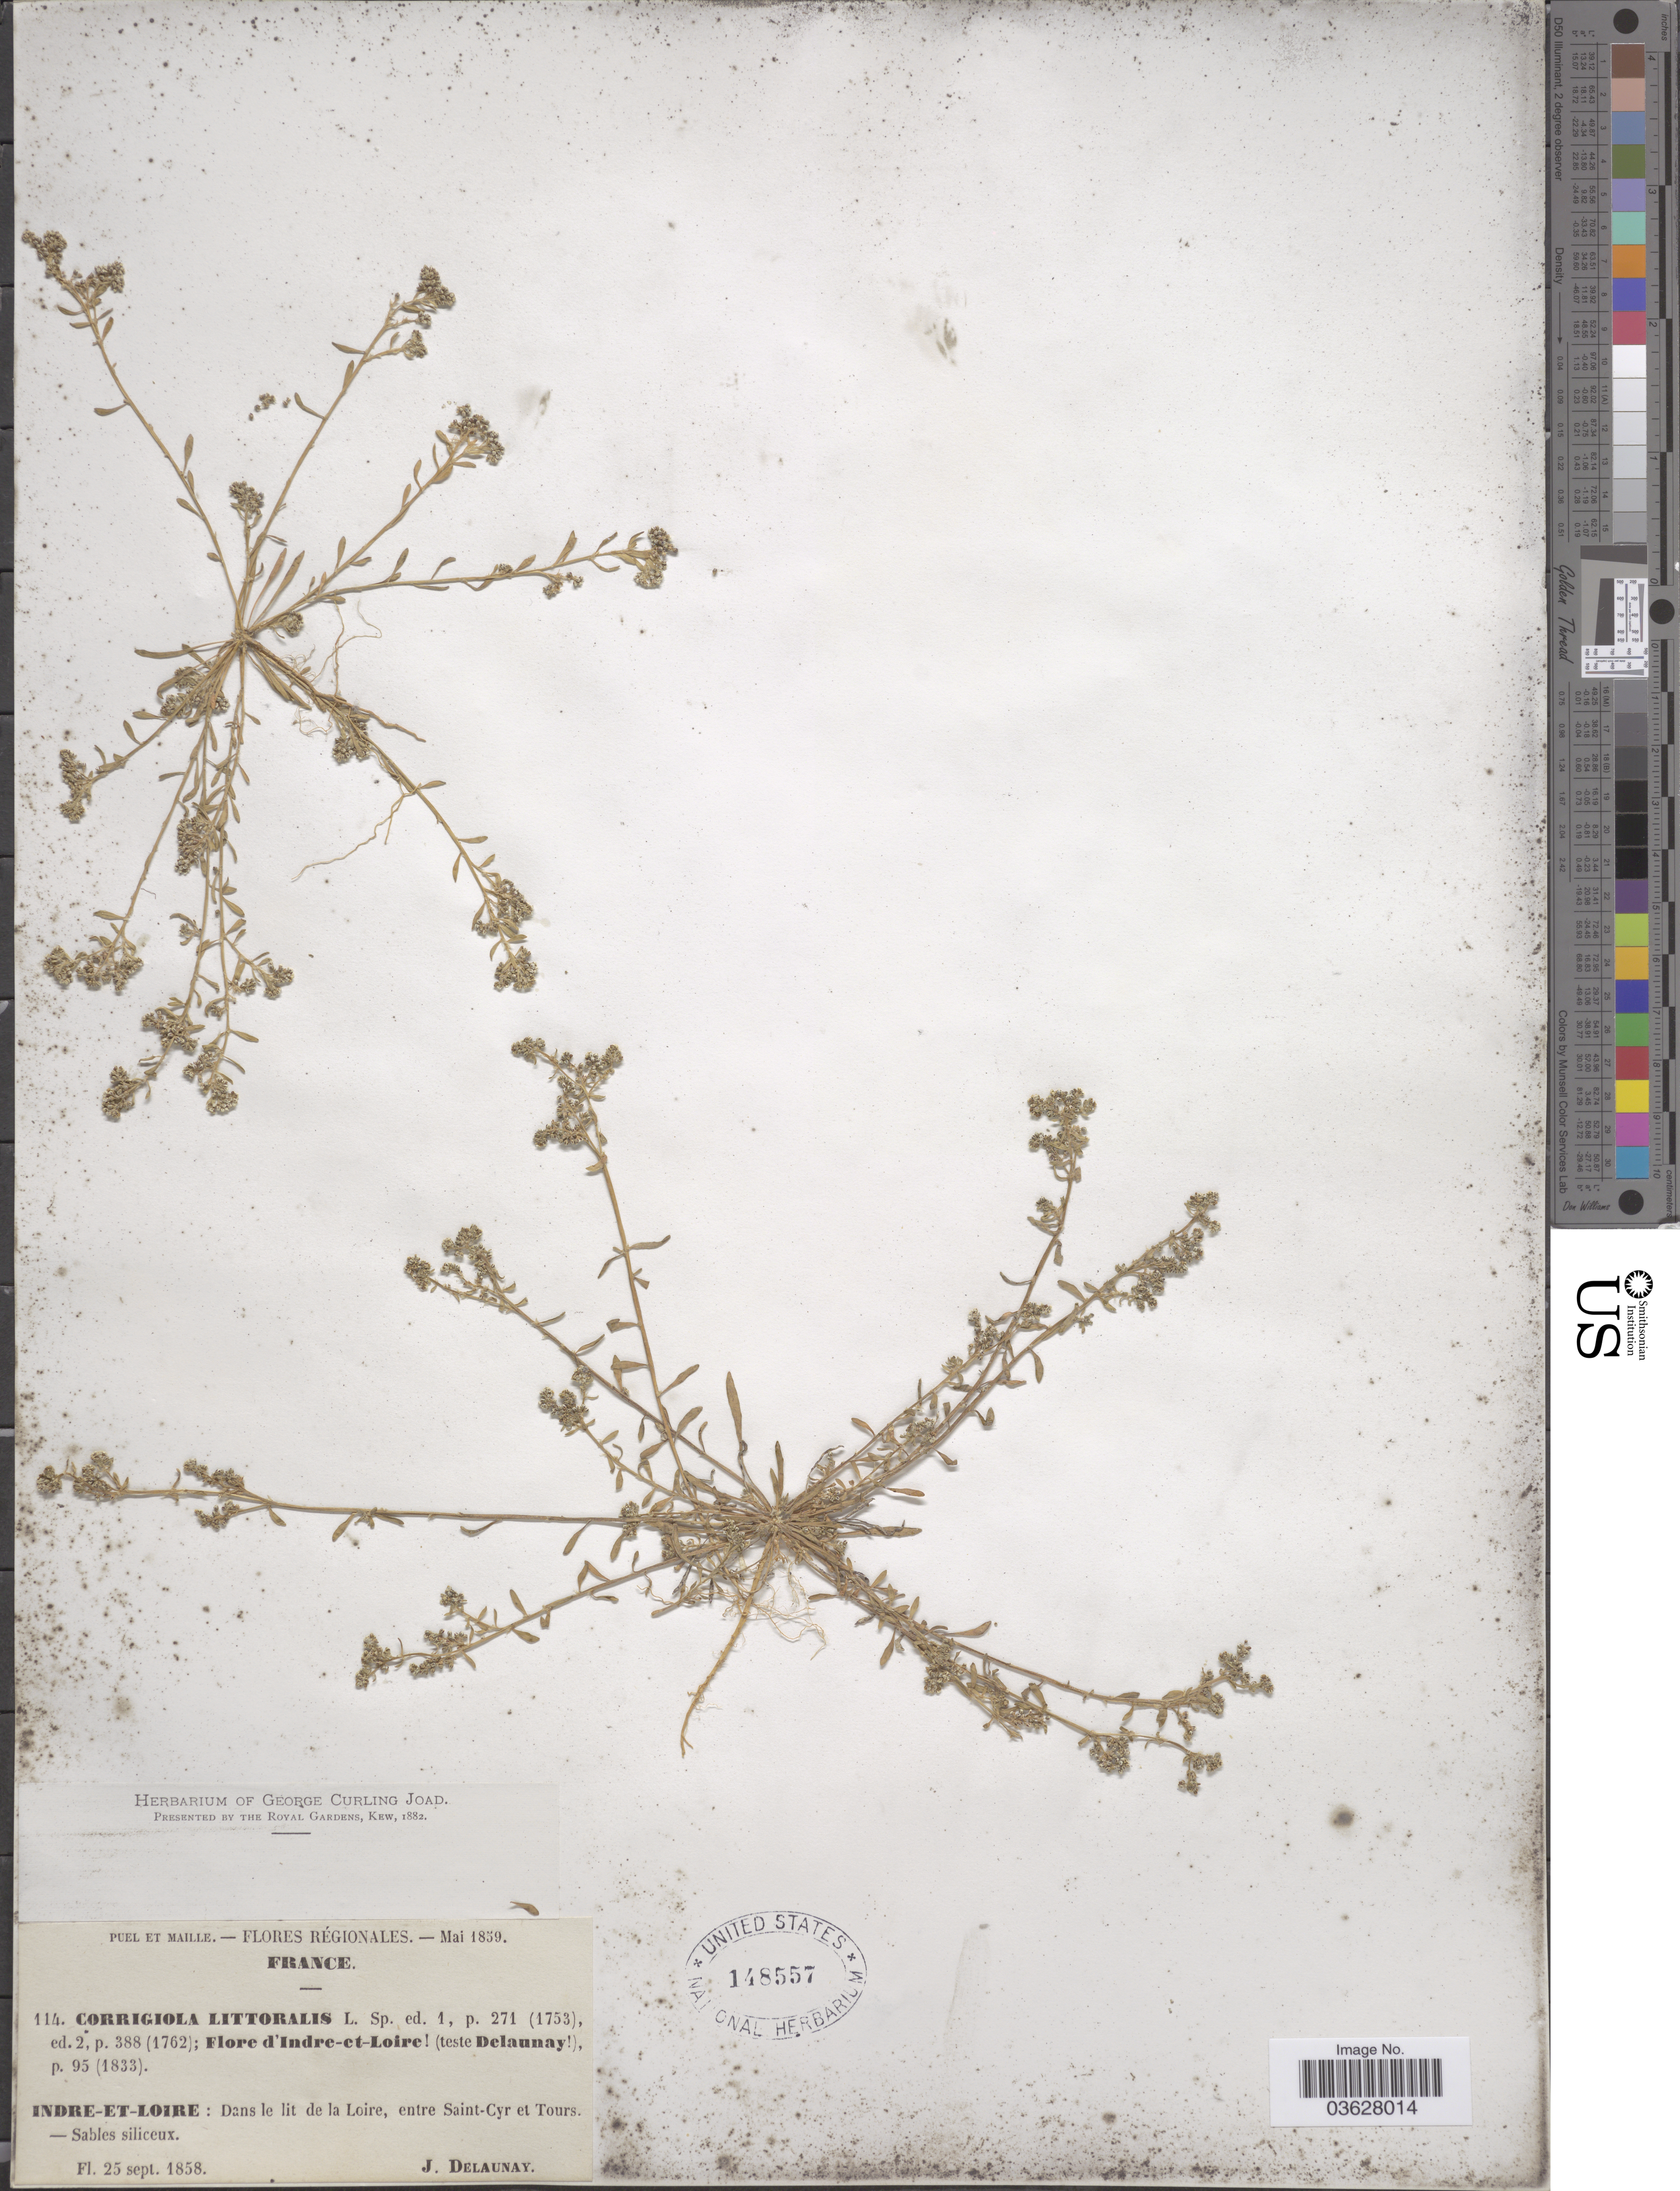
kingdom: Plantae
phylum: Tracheophyta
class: Magnoliopsida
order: Caryophyllales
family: Caryophyllaceae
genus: Corrigiola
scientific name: Corrigiola litoralis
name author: L.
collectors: J. Delaunay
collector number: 114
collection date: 1858-09-25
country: France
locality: Régionales. Indre-et-Loire: Dans le lit de la Loire, entre Saint-Cyr et Tours.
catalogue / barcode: US 148557